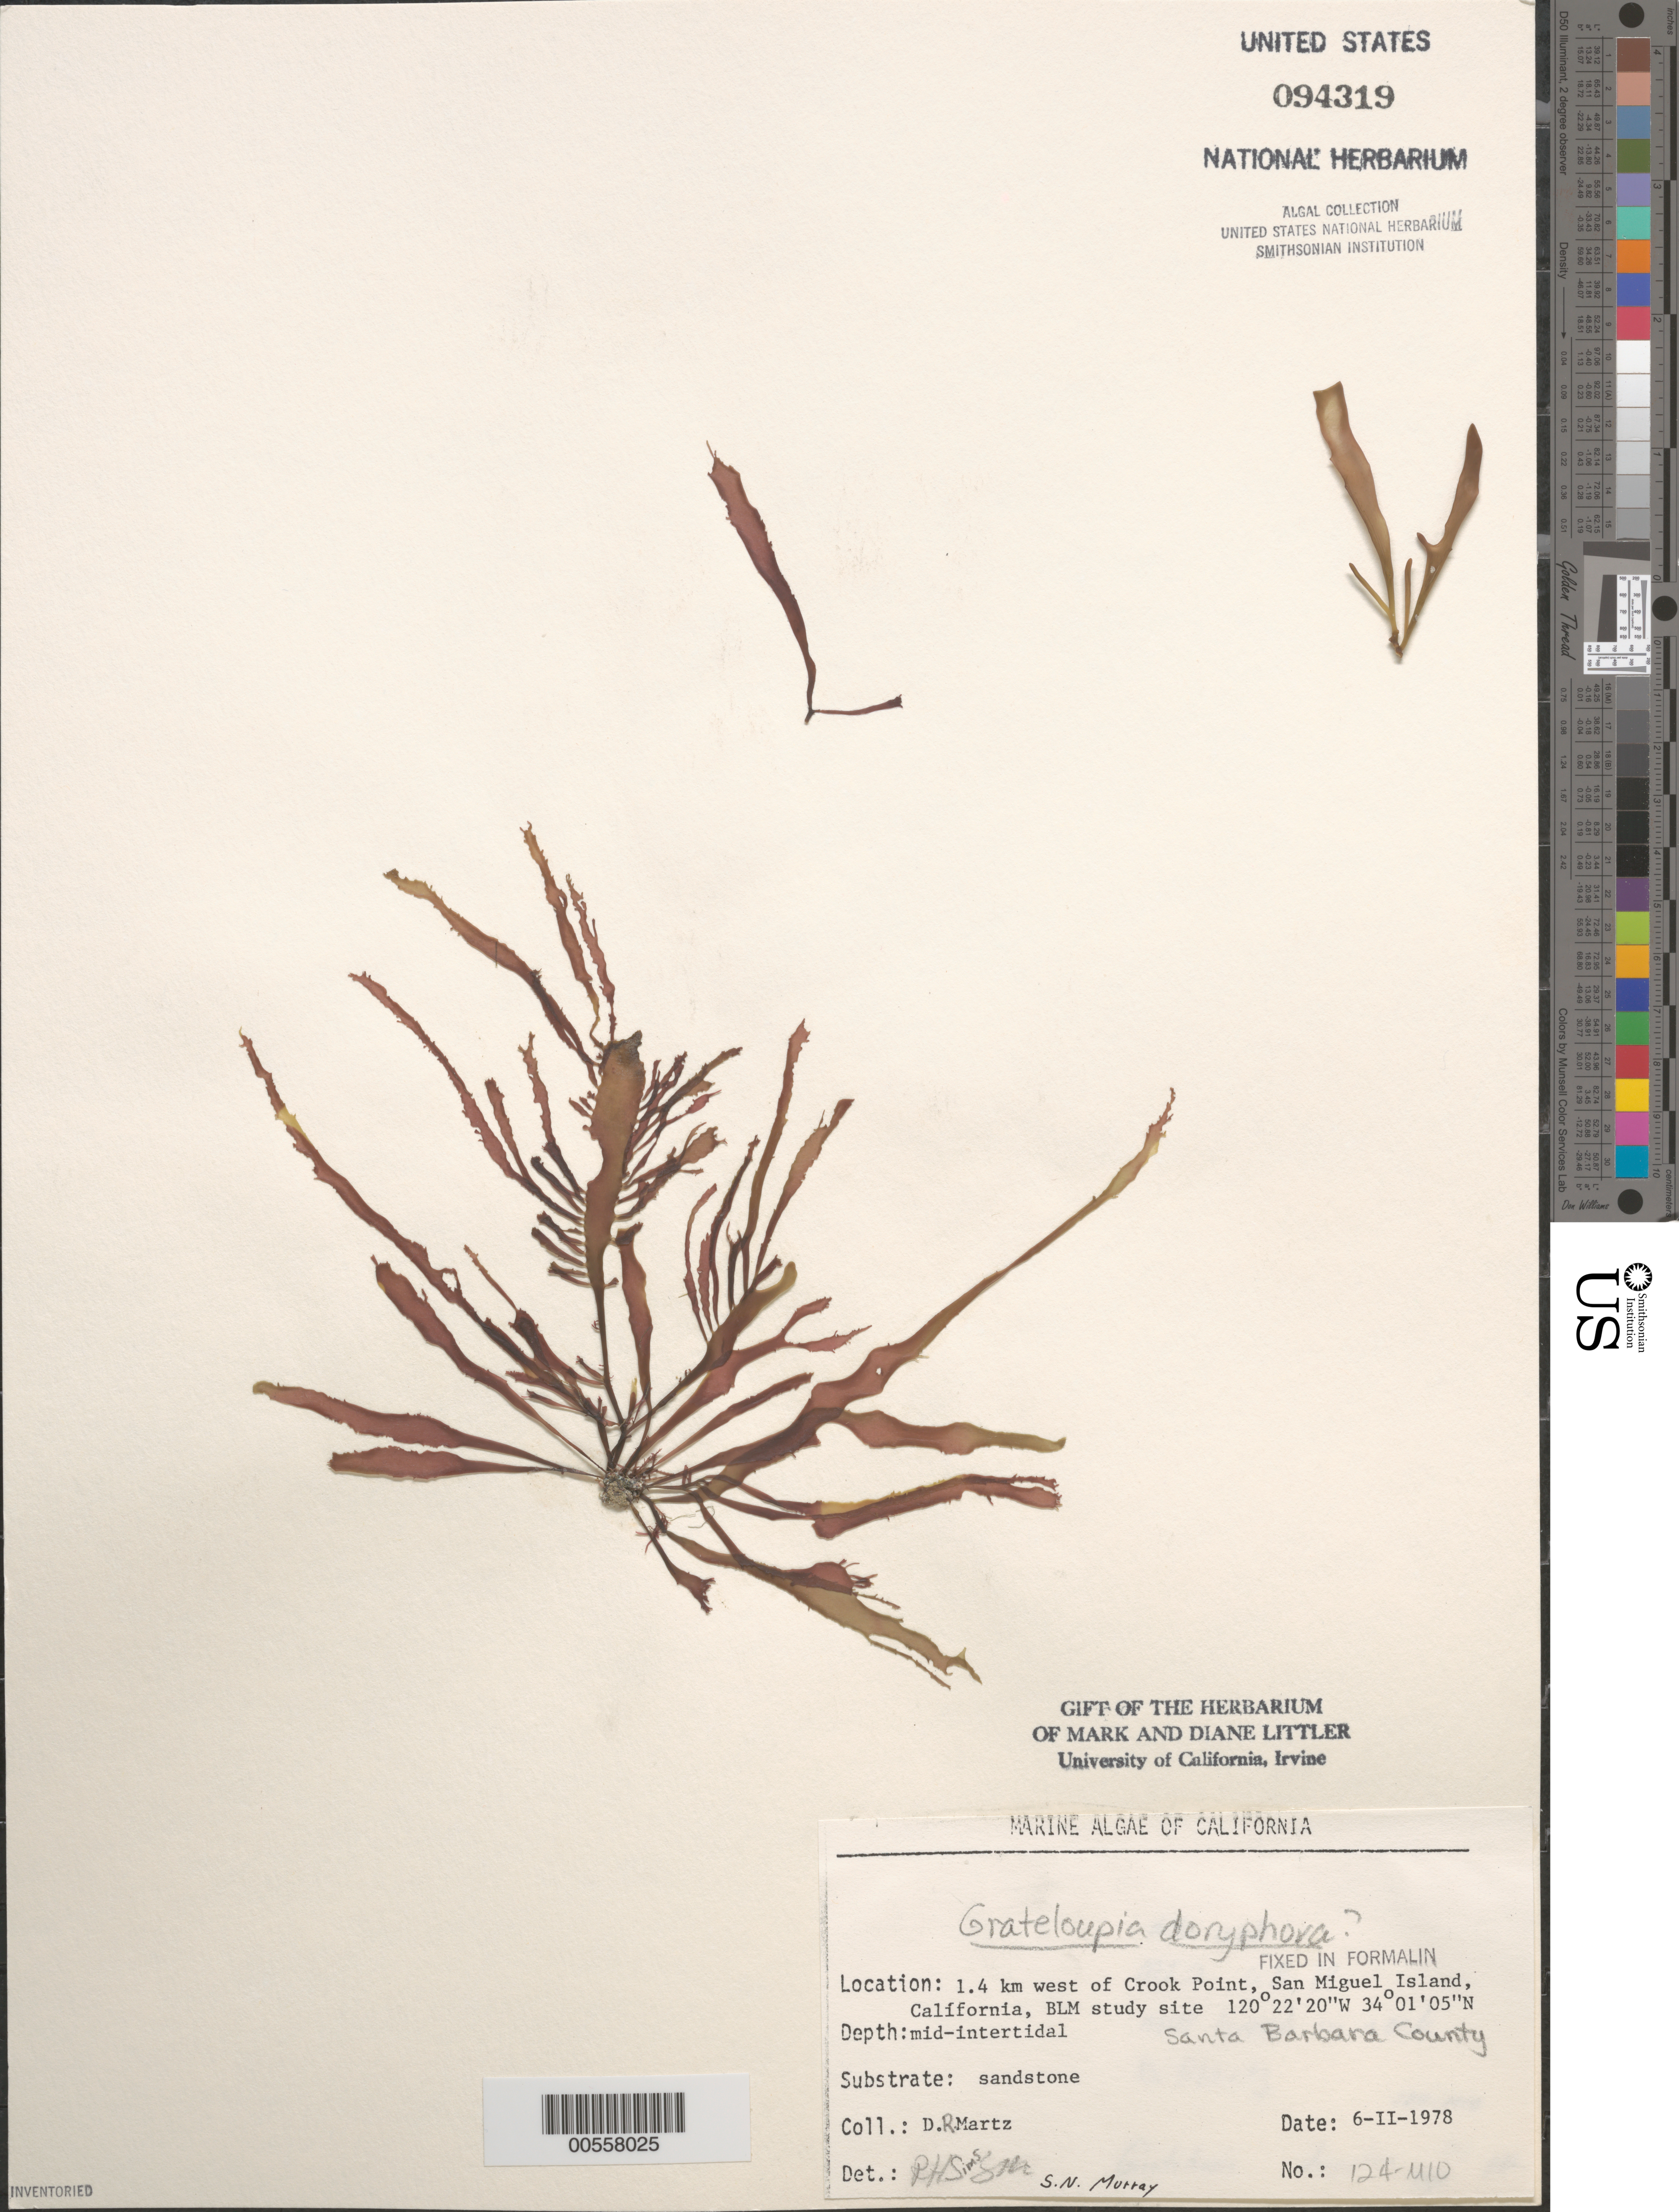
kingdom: Plantae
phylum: Rhodophyta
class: Florideophyceae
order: Halymeniales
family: Halymeniaceae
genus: Grateloupia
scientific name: Grateloupia doryphora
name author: (Mont.) Howe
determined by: Sims, Robert H.; Murray, S. N.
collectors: D. Martz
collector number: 124-mio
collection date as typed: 06 Feb 1978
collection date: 1978-02-06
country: United States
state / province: California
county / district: Santa Barbara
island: San Miguel Island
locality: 1.4 km north of Crook Point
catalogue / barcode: US 94319